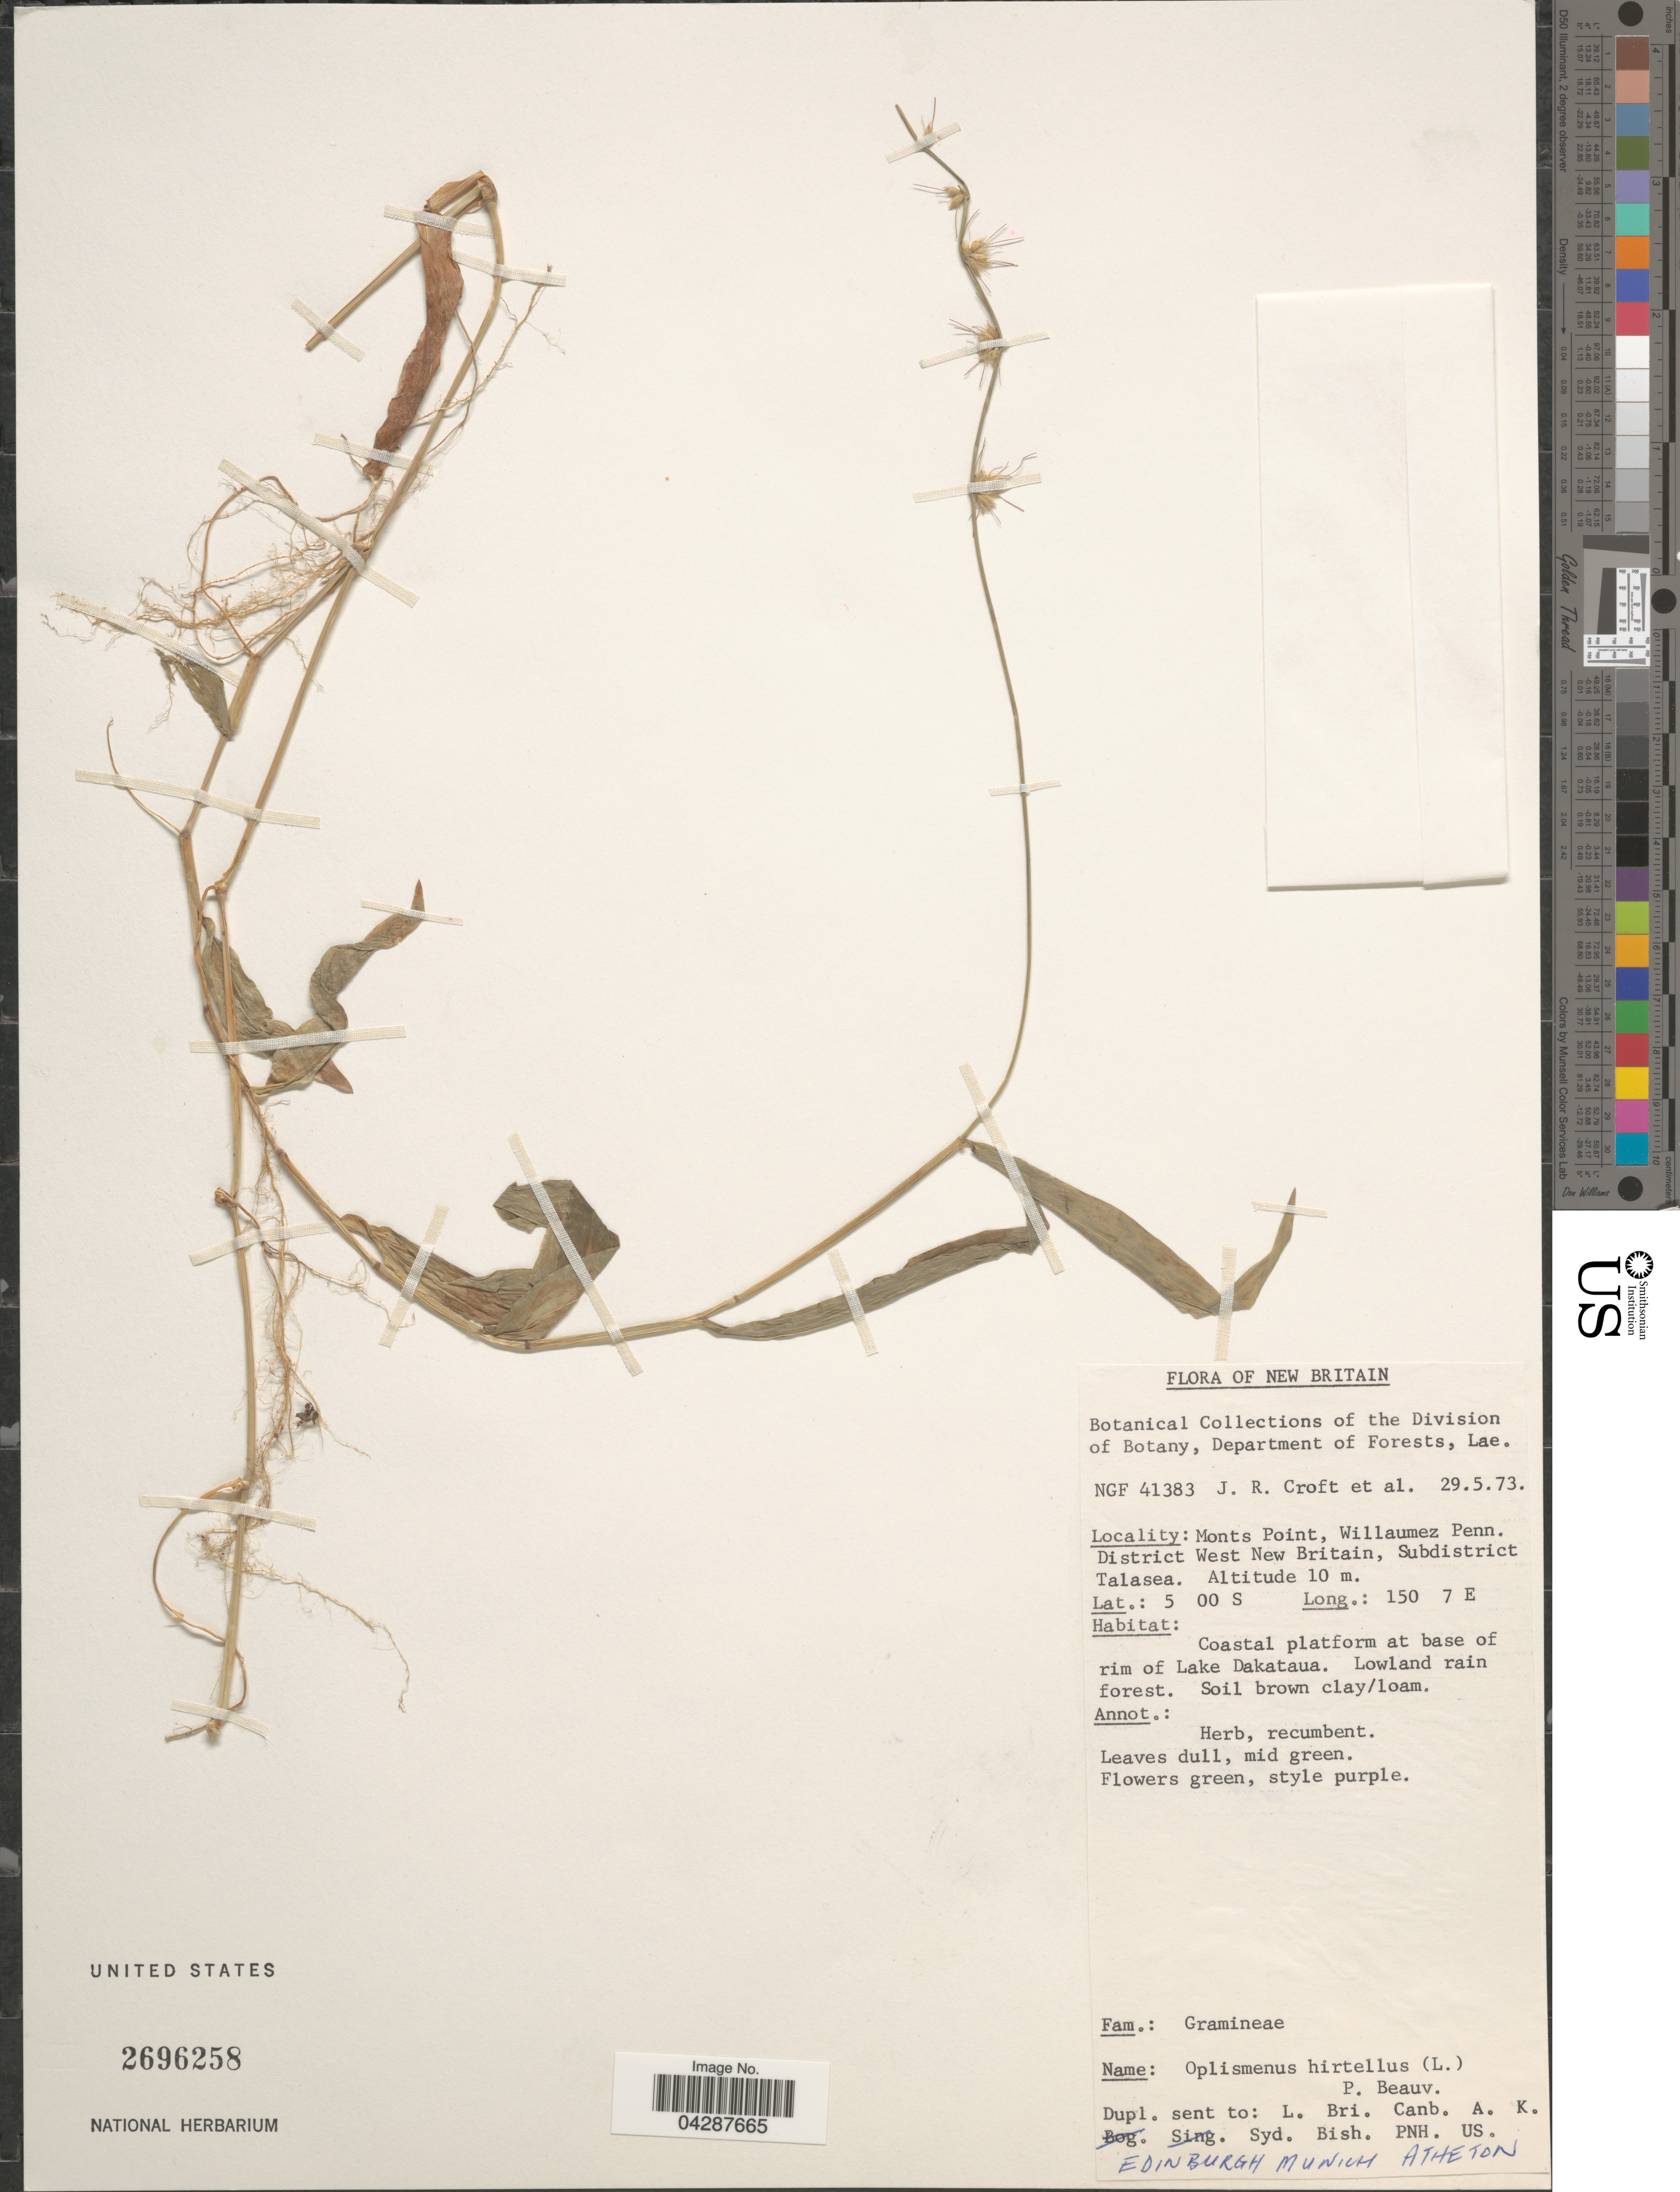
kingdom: Plantae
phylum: Tracheophyta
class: Liliopsida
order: Poales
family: Poaceae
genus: Oplismenus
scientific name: Oplismenus hirtellus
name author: (L.) P. Beauv.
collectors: J. R. Croft & et al.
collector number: NGF 41383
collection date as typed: Transcribed d/m/y: 29/5/73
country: Papua New Guinea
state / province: West New Britain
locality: New Britain. Mont Point, Willaumez Penn. District West New Britain, Subdistrict Talasea. Coastal platform at base of rim of Lake Dakatua.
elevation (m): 10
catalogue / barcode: US 2696258